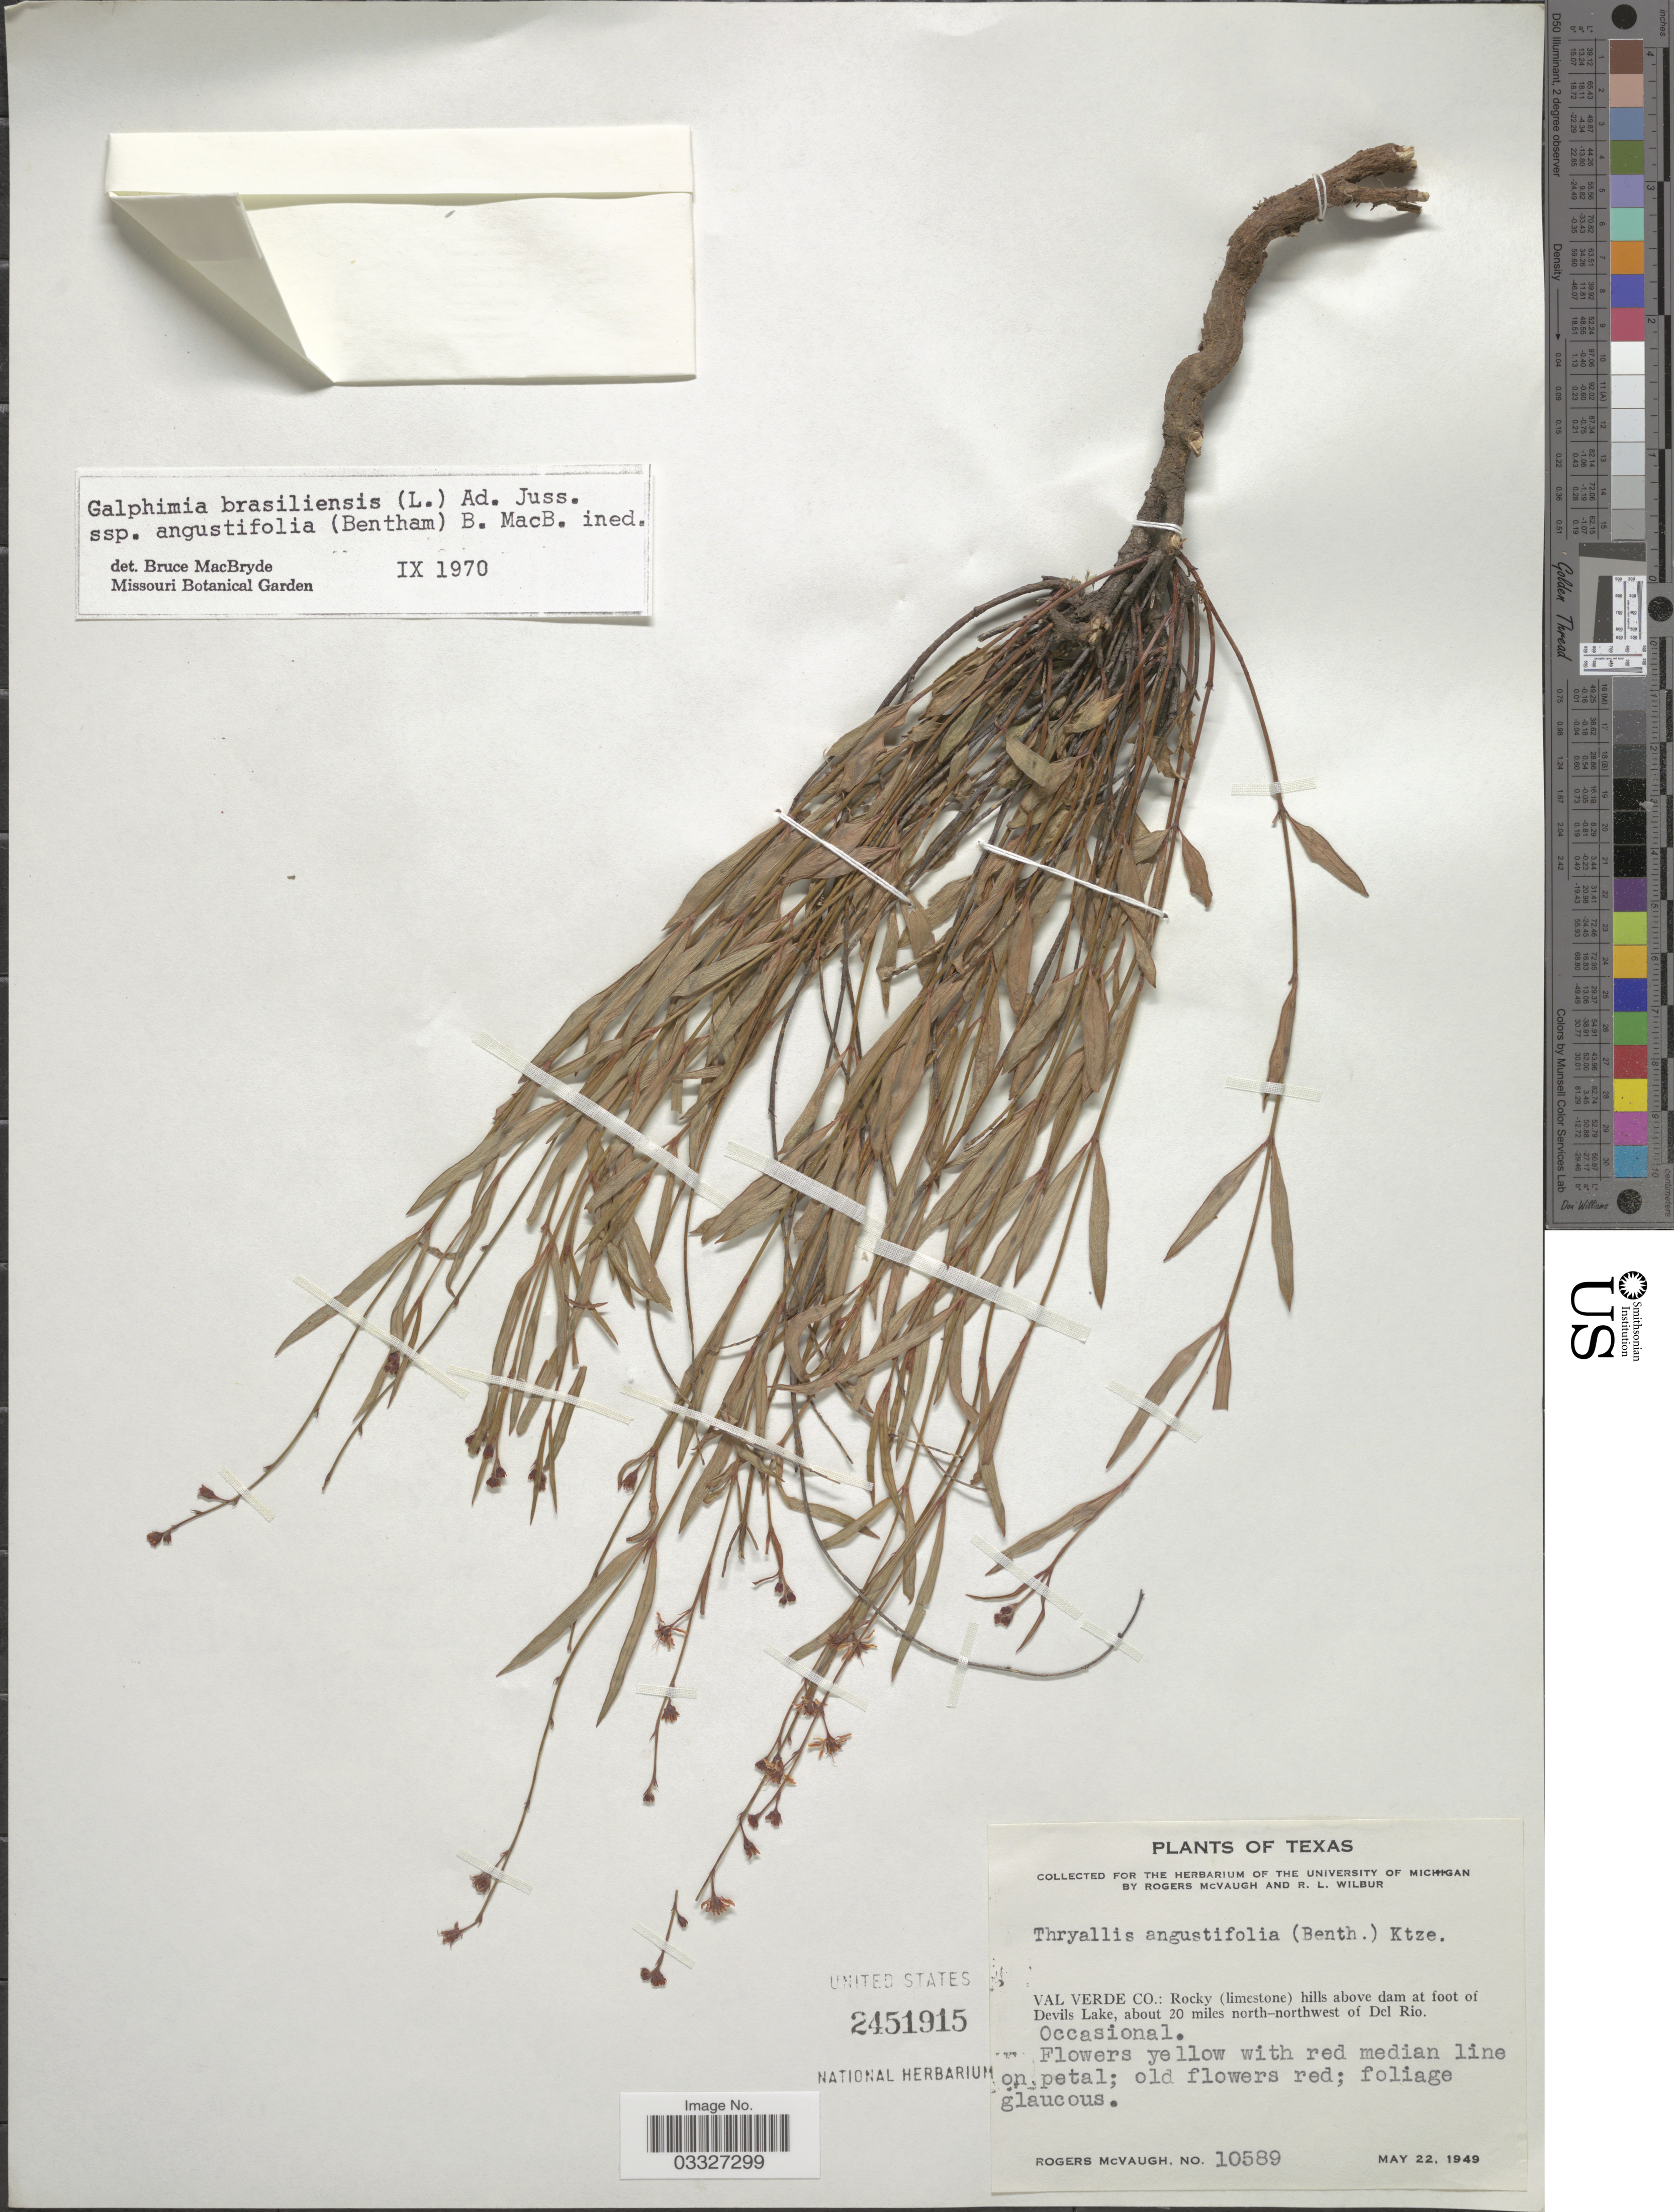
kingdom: Plantae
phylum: Tracheophyta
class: Magnoliopsida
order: Malpighiales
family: Malpighiaceae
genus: Galphimia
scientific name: Galphimia angustifolia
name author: Benth.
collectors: R. McVaugh & R. L. Wilbur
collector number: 10589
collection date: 1949-05-22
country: United States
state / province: Texas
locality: Val Verde Co.: Rocky (limestone) hills above dam at foot of Devils Lake, about 20 miles north-northwest of Del Rio.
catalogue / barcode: US 2451915